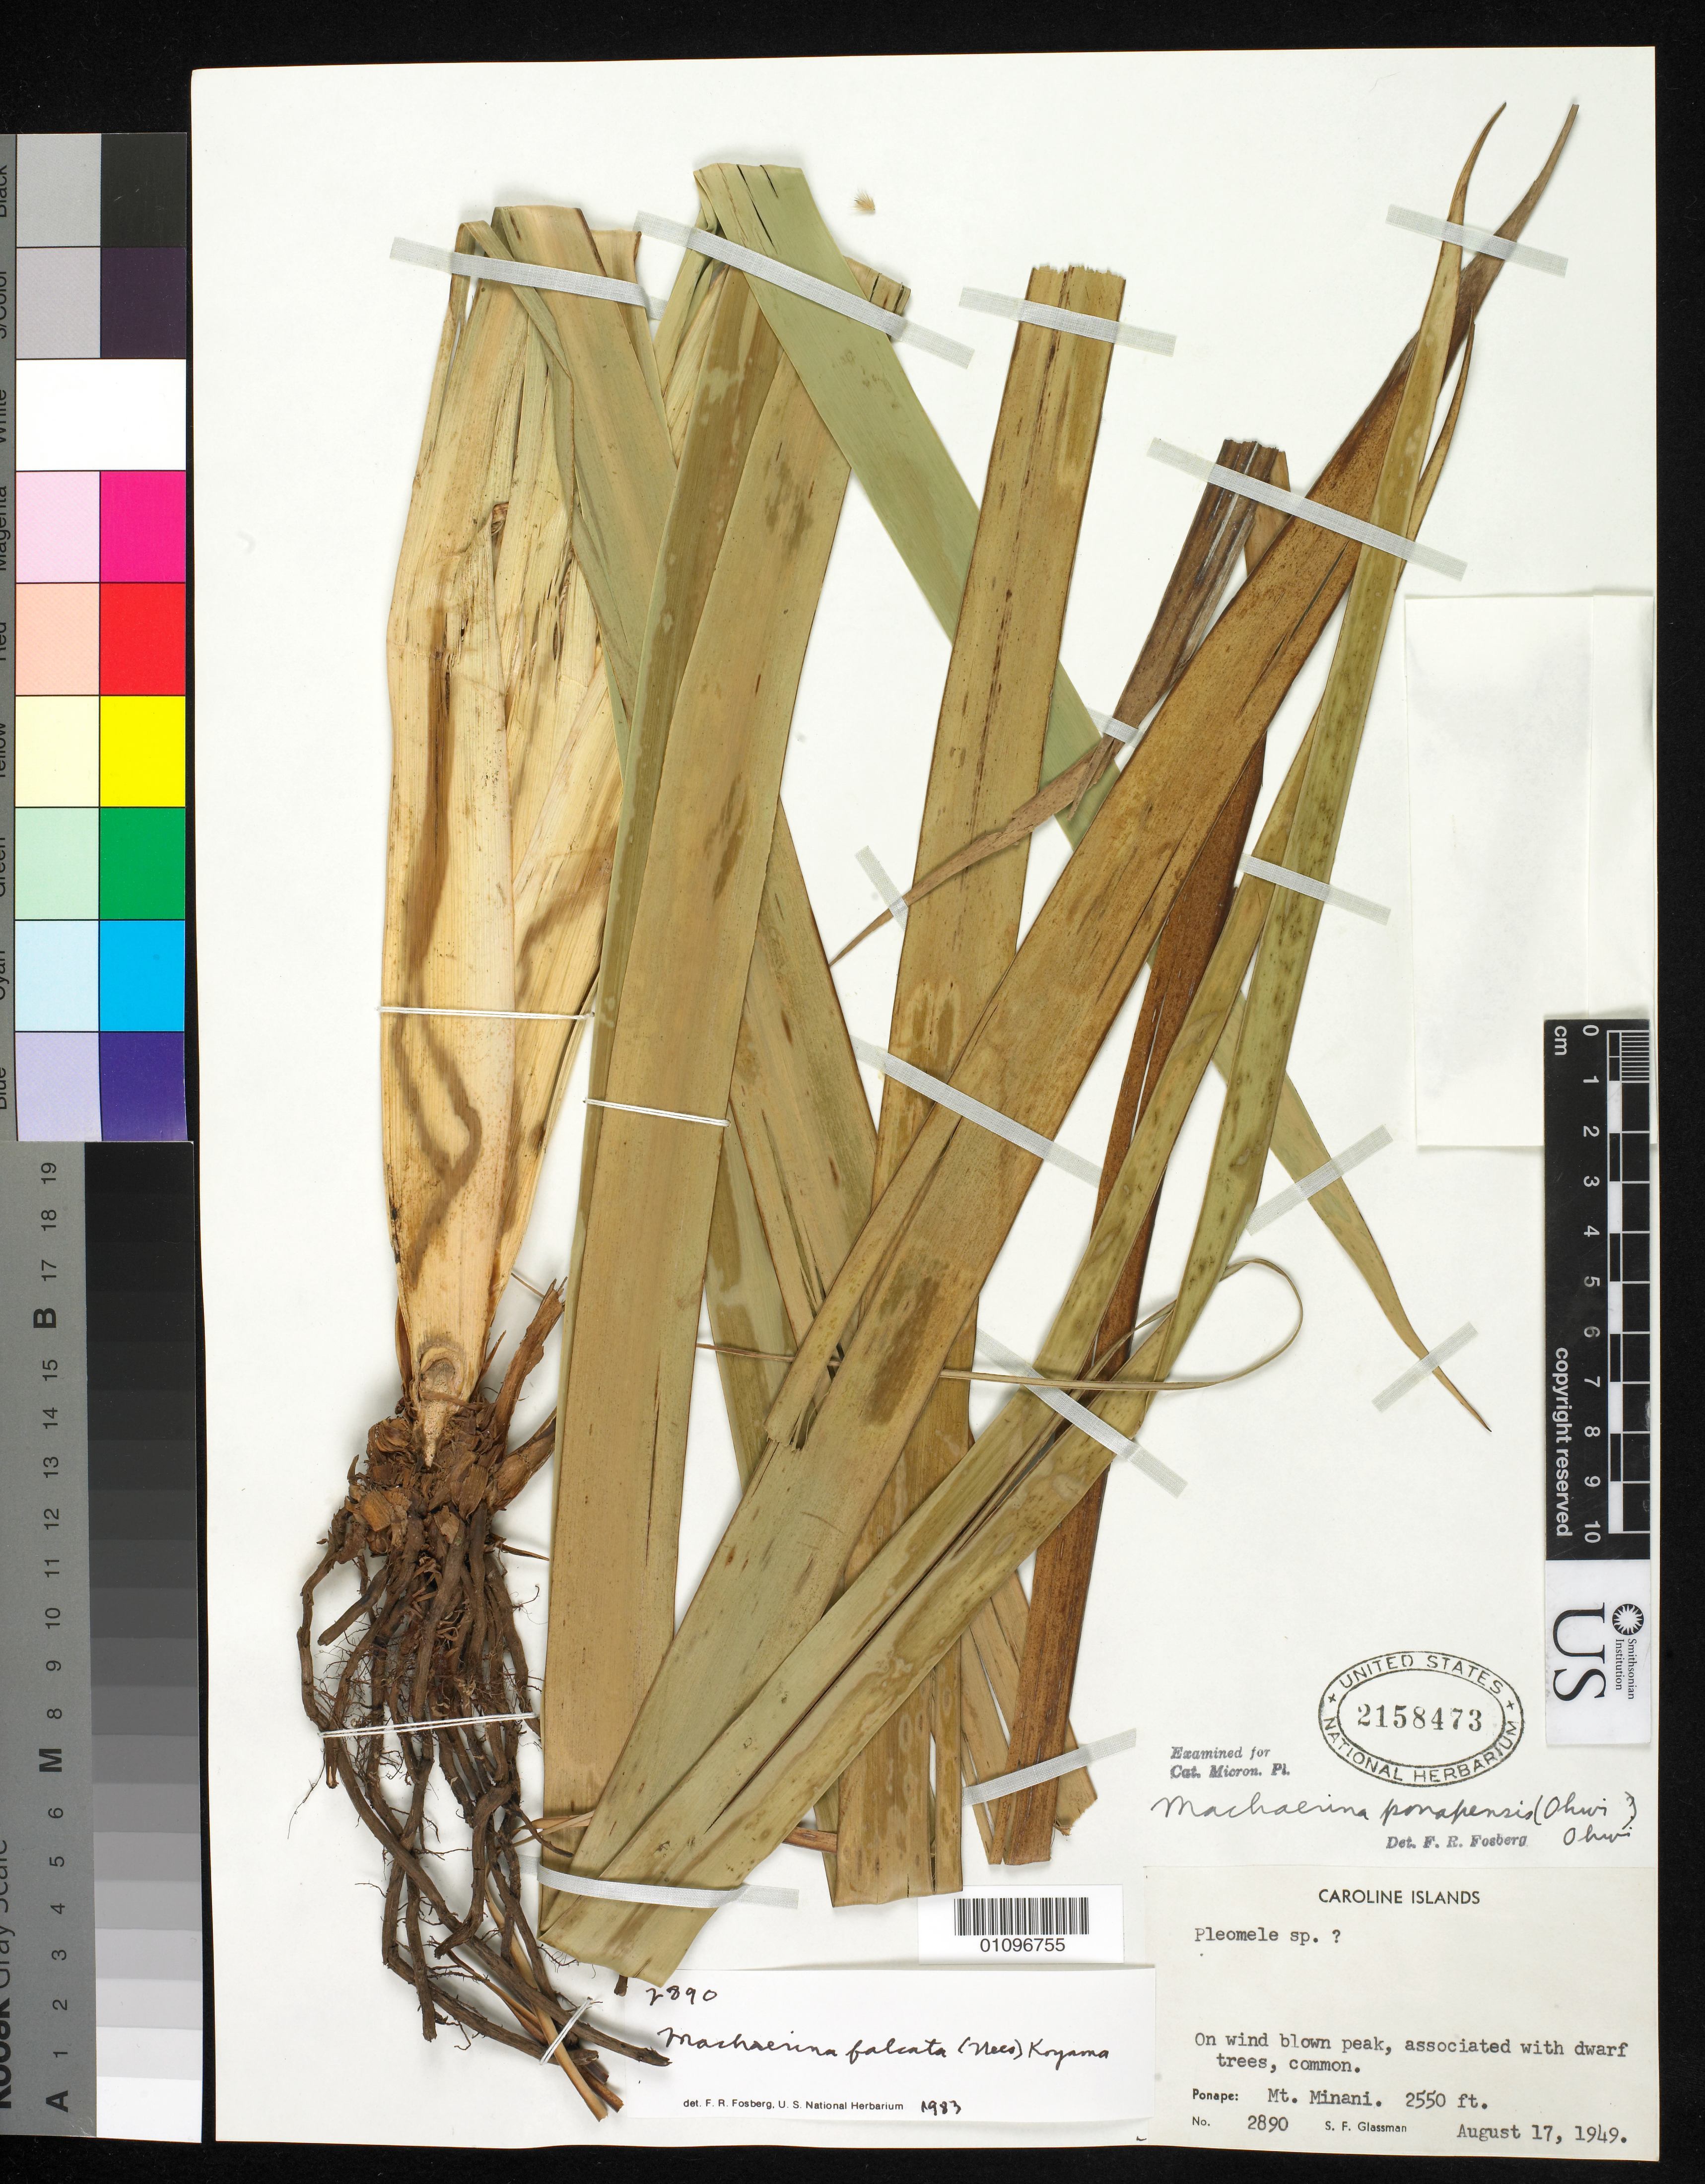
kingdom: Plantae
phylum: Tracheophyta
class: Liliopsida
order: Poales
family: Cyperaceae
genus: Machaerina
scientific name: Machaerina falcata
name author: (Nees) T. Koyama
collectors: S. F. Glassman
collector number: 2890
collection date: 1949-08-17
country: Micronesia, Federated States of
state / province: Pohnpei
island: Pohnpei [Ponape]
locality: Mt. Minani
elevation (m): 777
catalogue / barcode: US 2158473